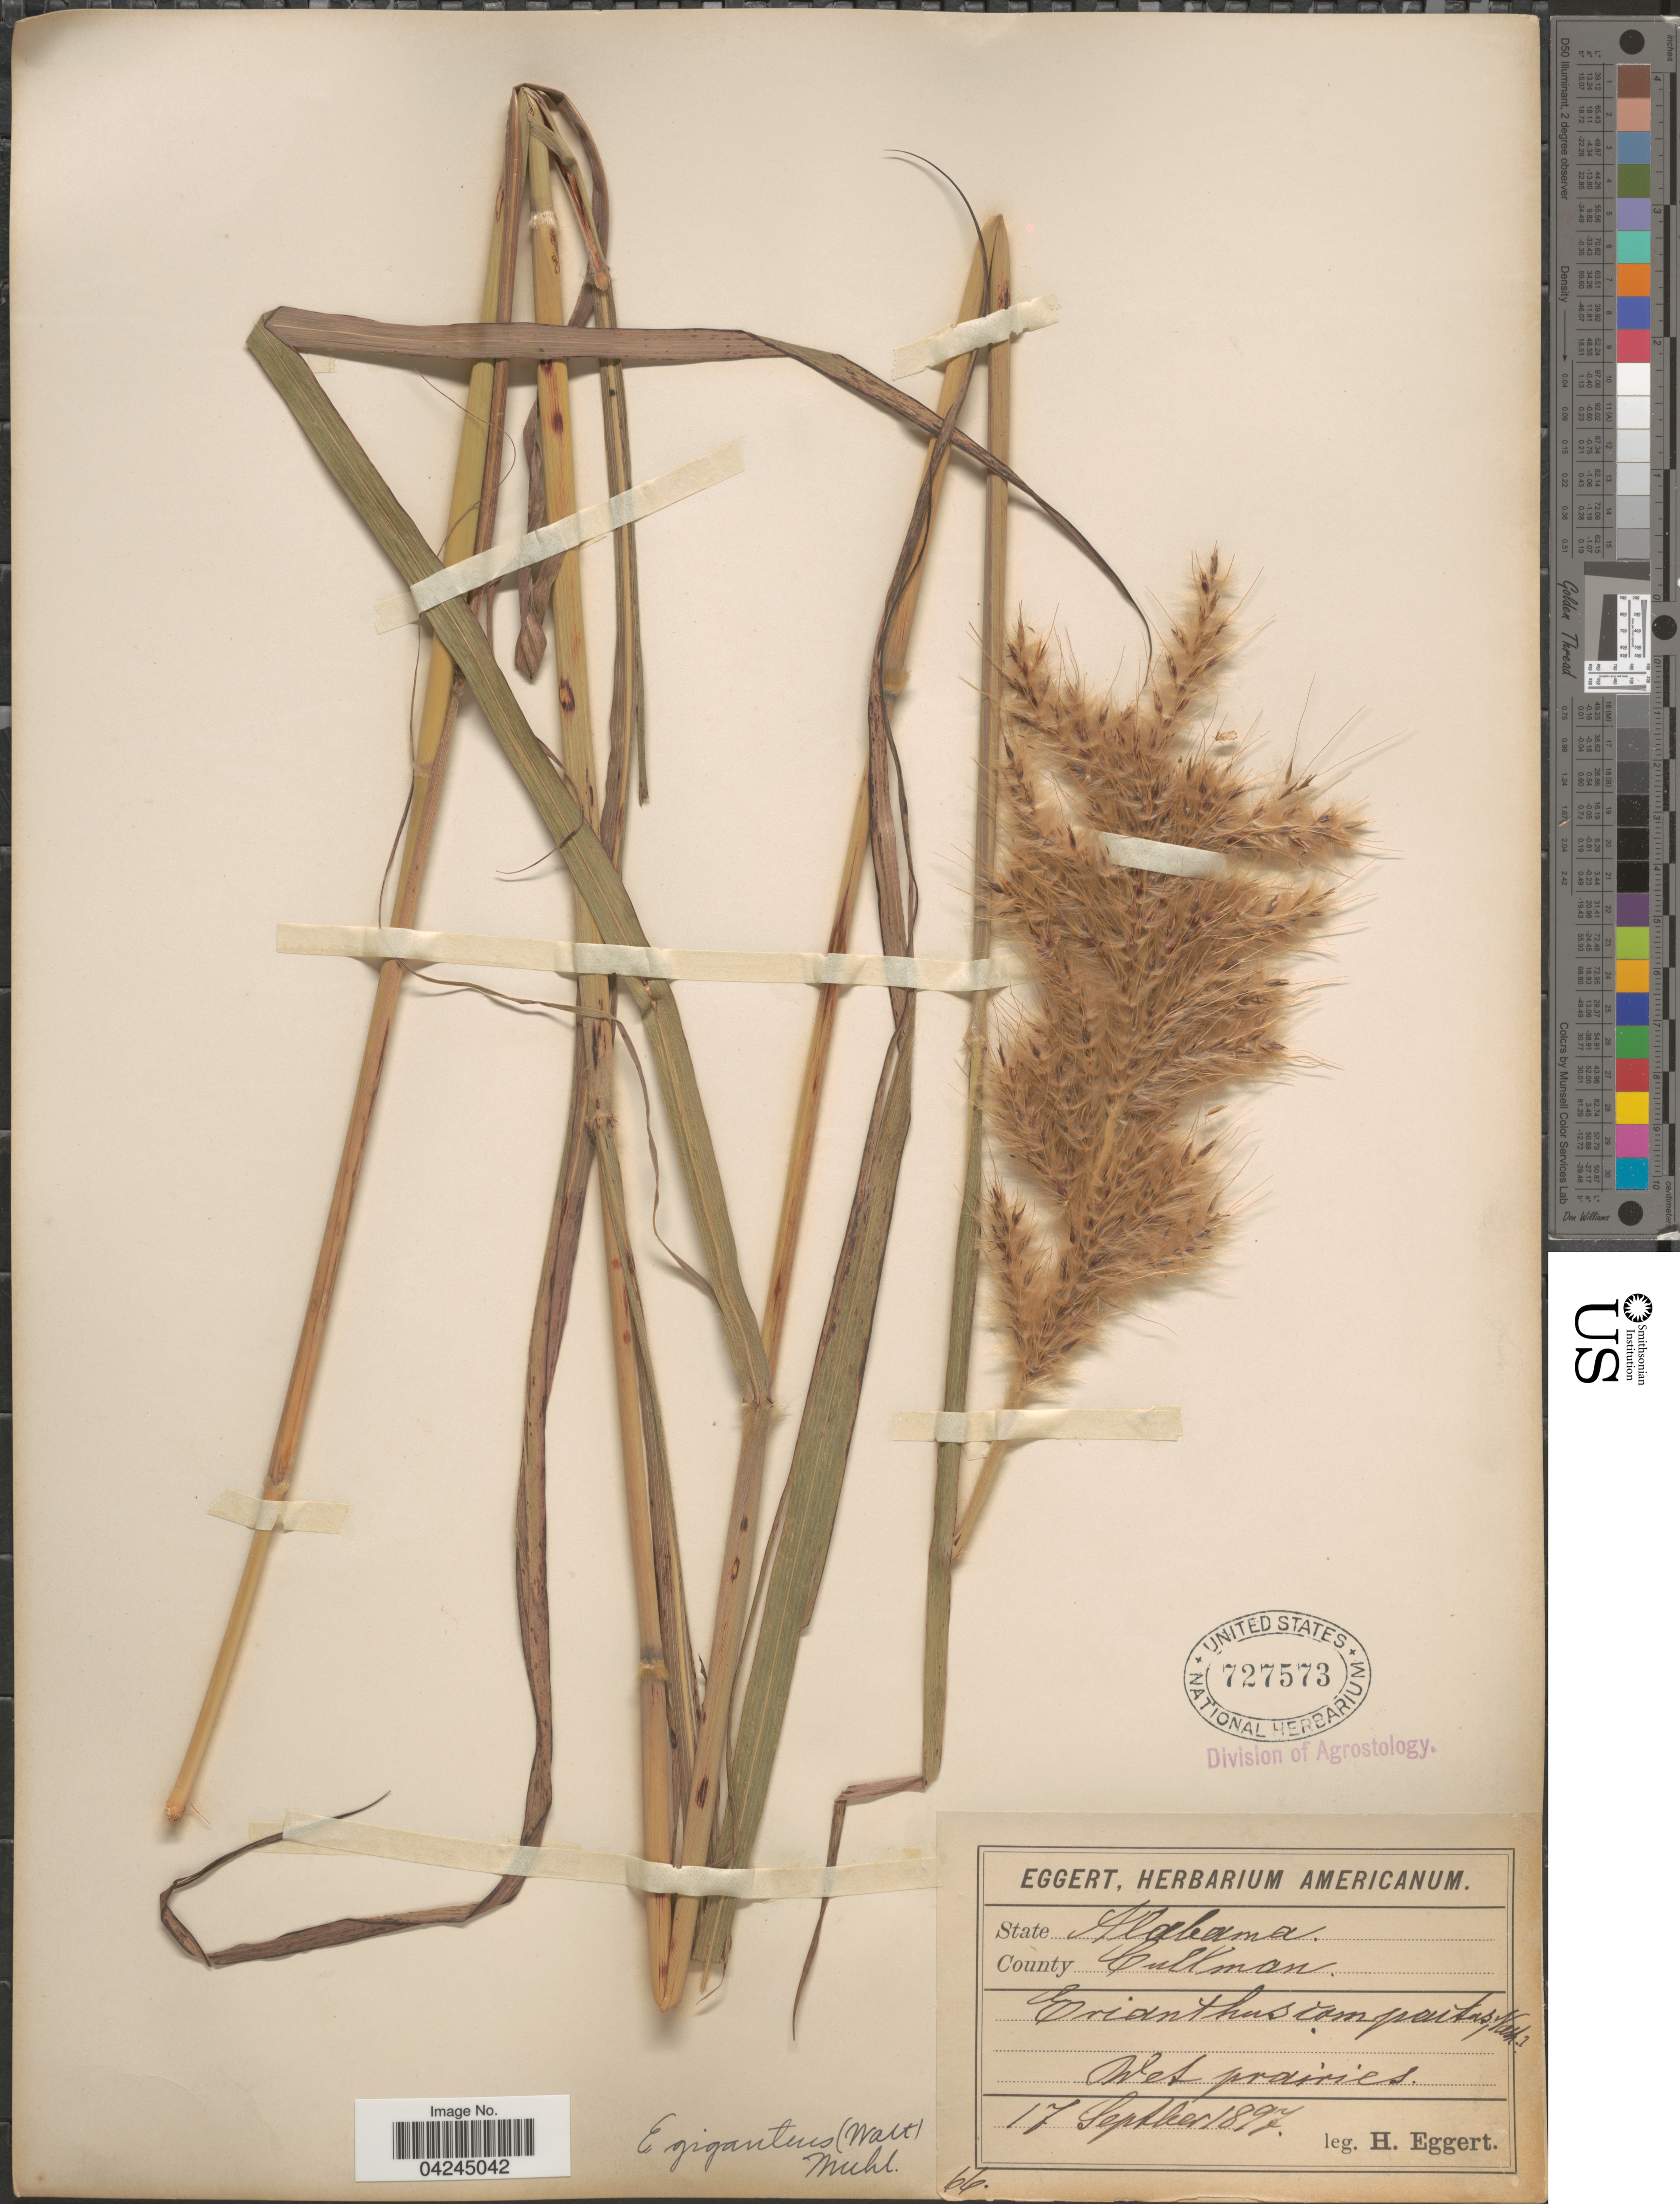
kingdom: Plantae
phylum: Tracheophyta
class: Liliopsida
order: Poales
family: Poaceae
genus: Erianthus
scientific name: Erianthus giganteus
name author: (Walter) P. Beauv.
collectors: H. Eggert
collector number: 66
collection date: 1897-09-17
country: United States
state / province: Alabama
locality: County Cullman. Wet prairies.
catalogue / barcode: US 727573